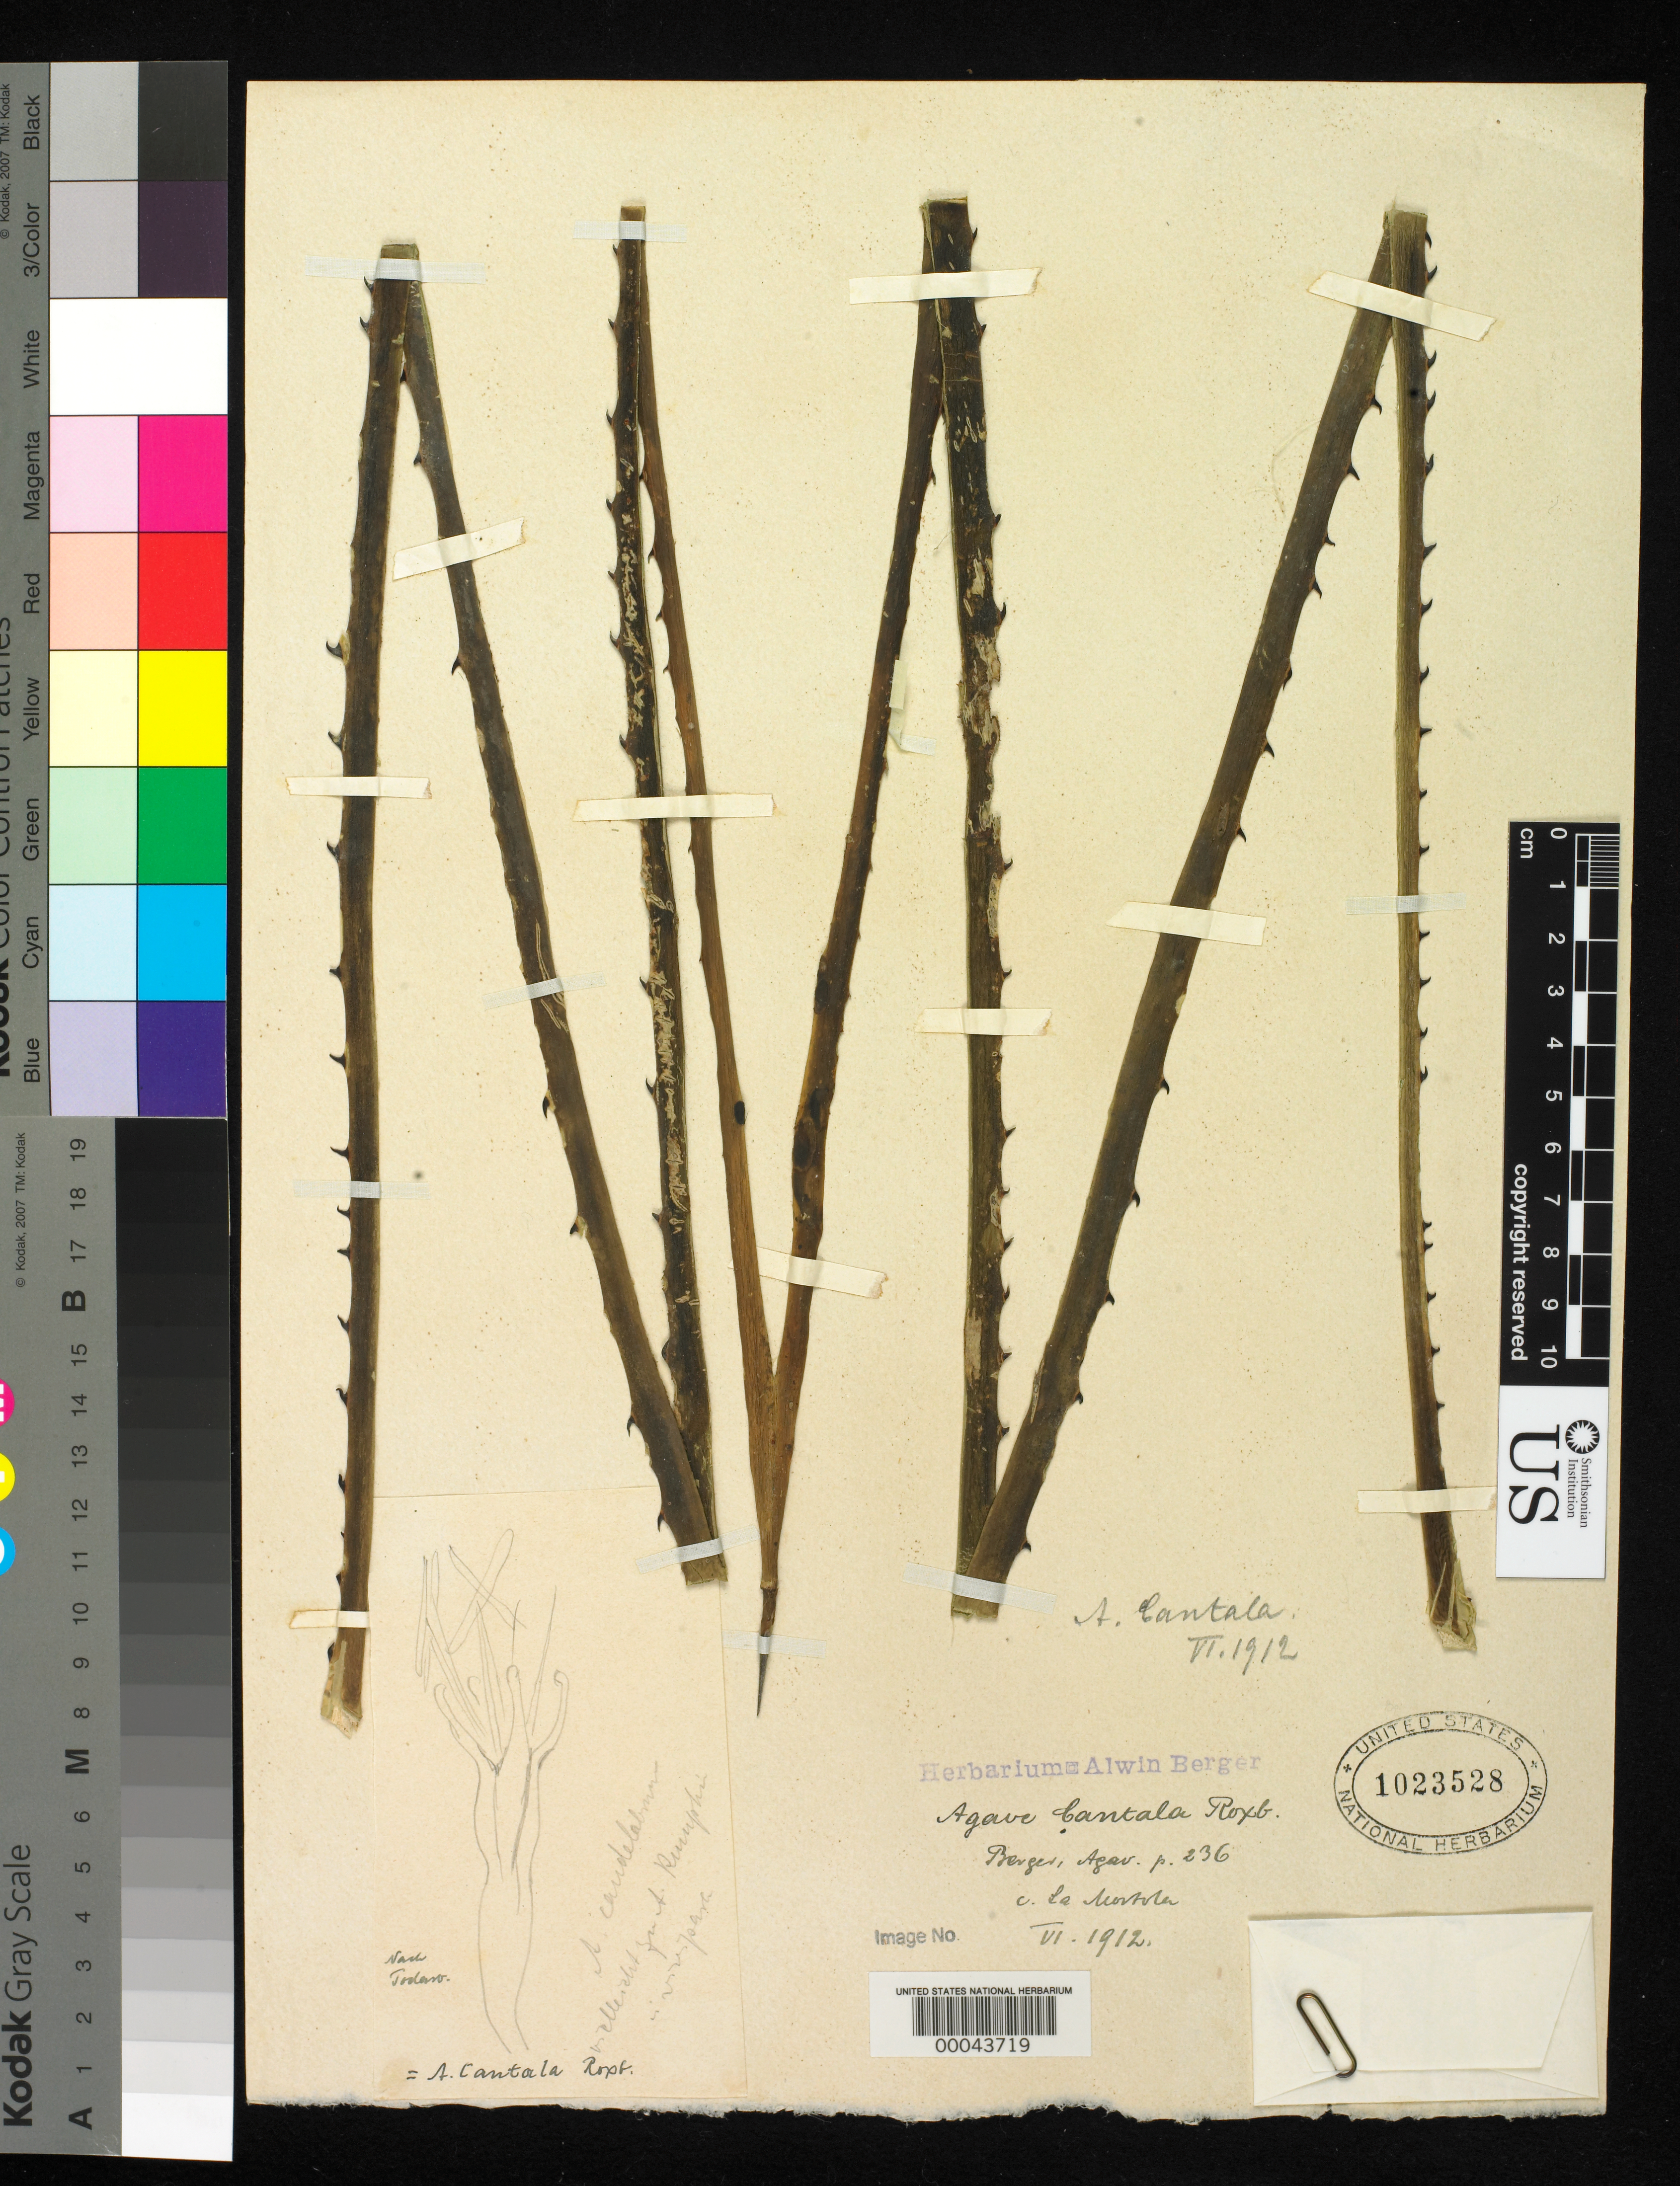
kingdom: Plantae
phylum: Tracheophyta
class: Liliopsida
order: Asparagales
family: Asparagaceae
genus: Agave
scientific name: Agave cantala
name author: (Haw.) Roxb. ex Salm-Dyck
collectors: ex herb. A. Berger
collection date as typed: Jun 1912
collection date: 1912-06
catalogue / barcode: US 1023528